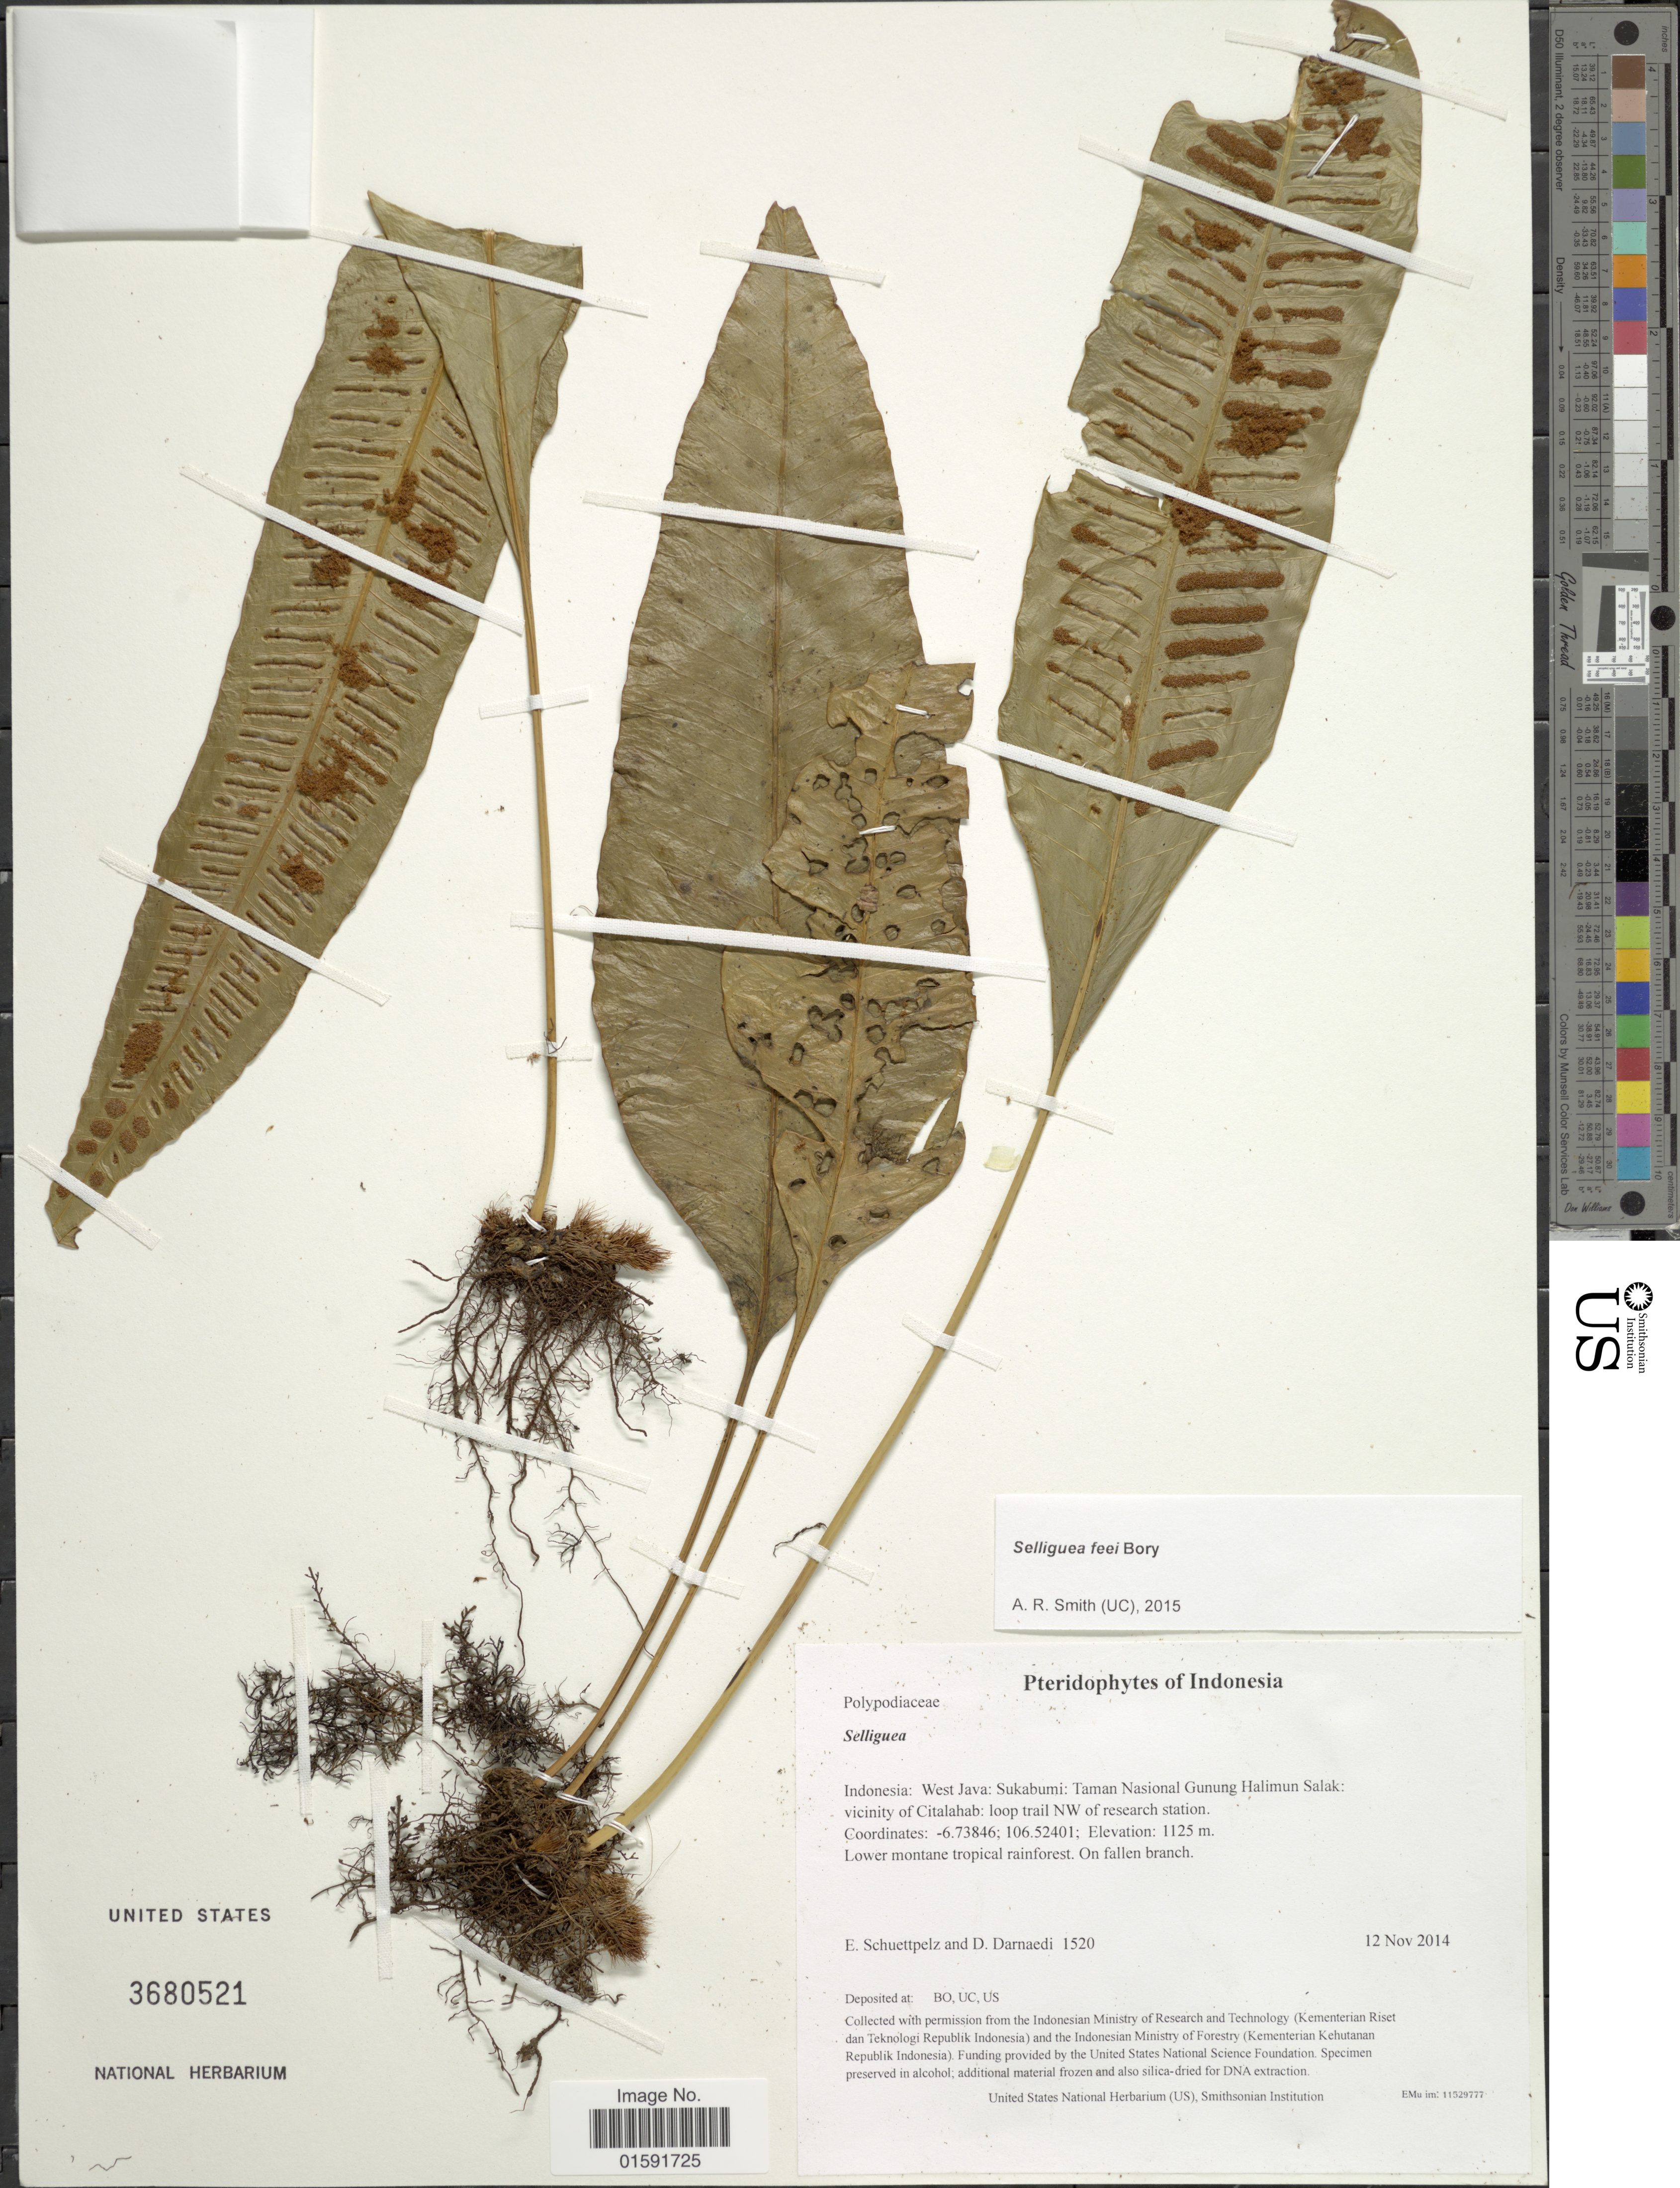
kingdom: Plantae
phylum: Tracheophyta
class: Polypodiopsida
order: Polypodiales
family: Polypodiaceae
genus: Selliguea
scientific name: Selliguea feei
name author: Bory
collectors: E. Schuettpelz & D. Darnaedi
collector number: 1520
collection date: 2014-11-12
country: Indonesia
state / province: Java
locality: West Java: Sukabumi: Taman Nasional Gunung Halimun Salak, vicinity of Citalahab trail NW of research station, coordinates: -6.73846 : 106.52401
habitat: Lower montane tropical rainforest.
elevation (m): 1125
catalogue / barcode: US 3680521